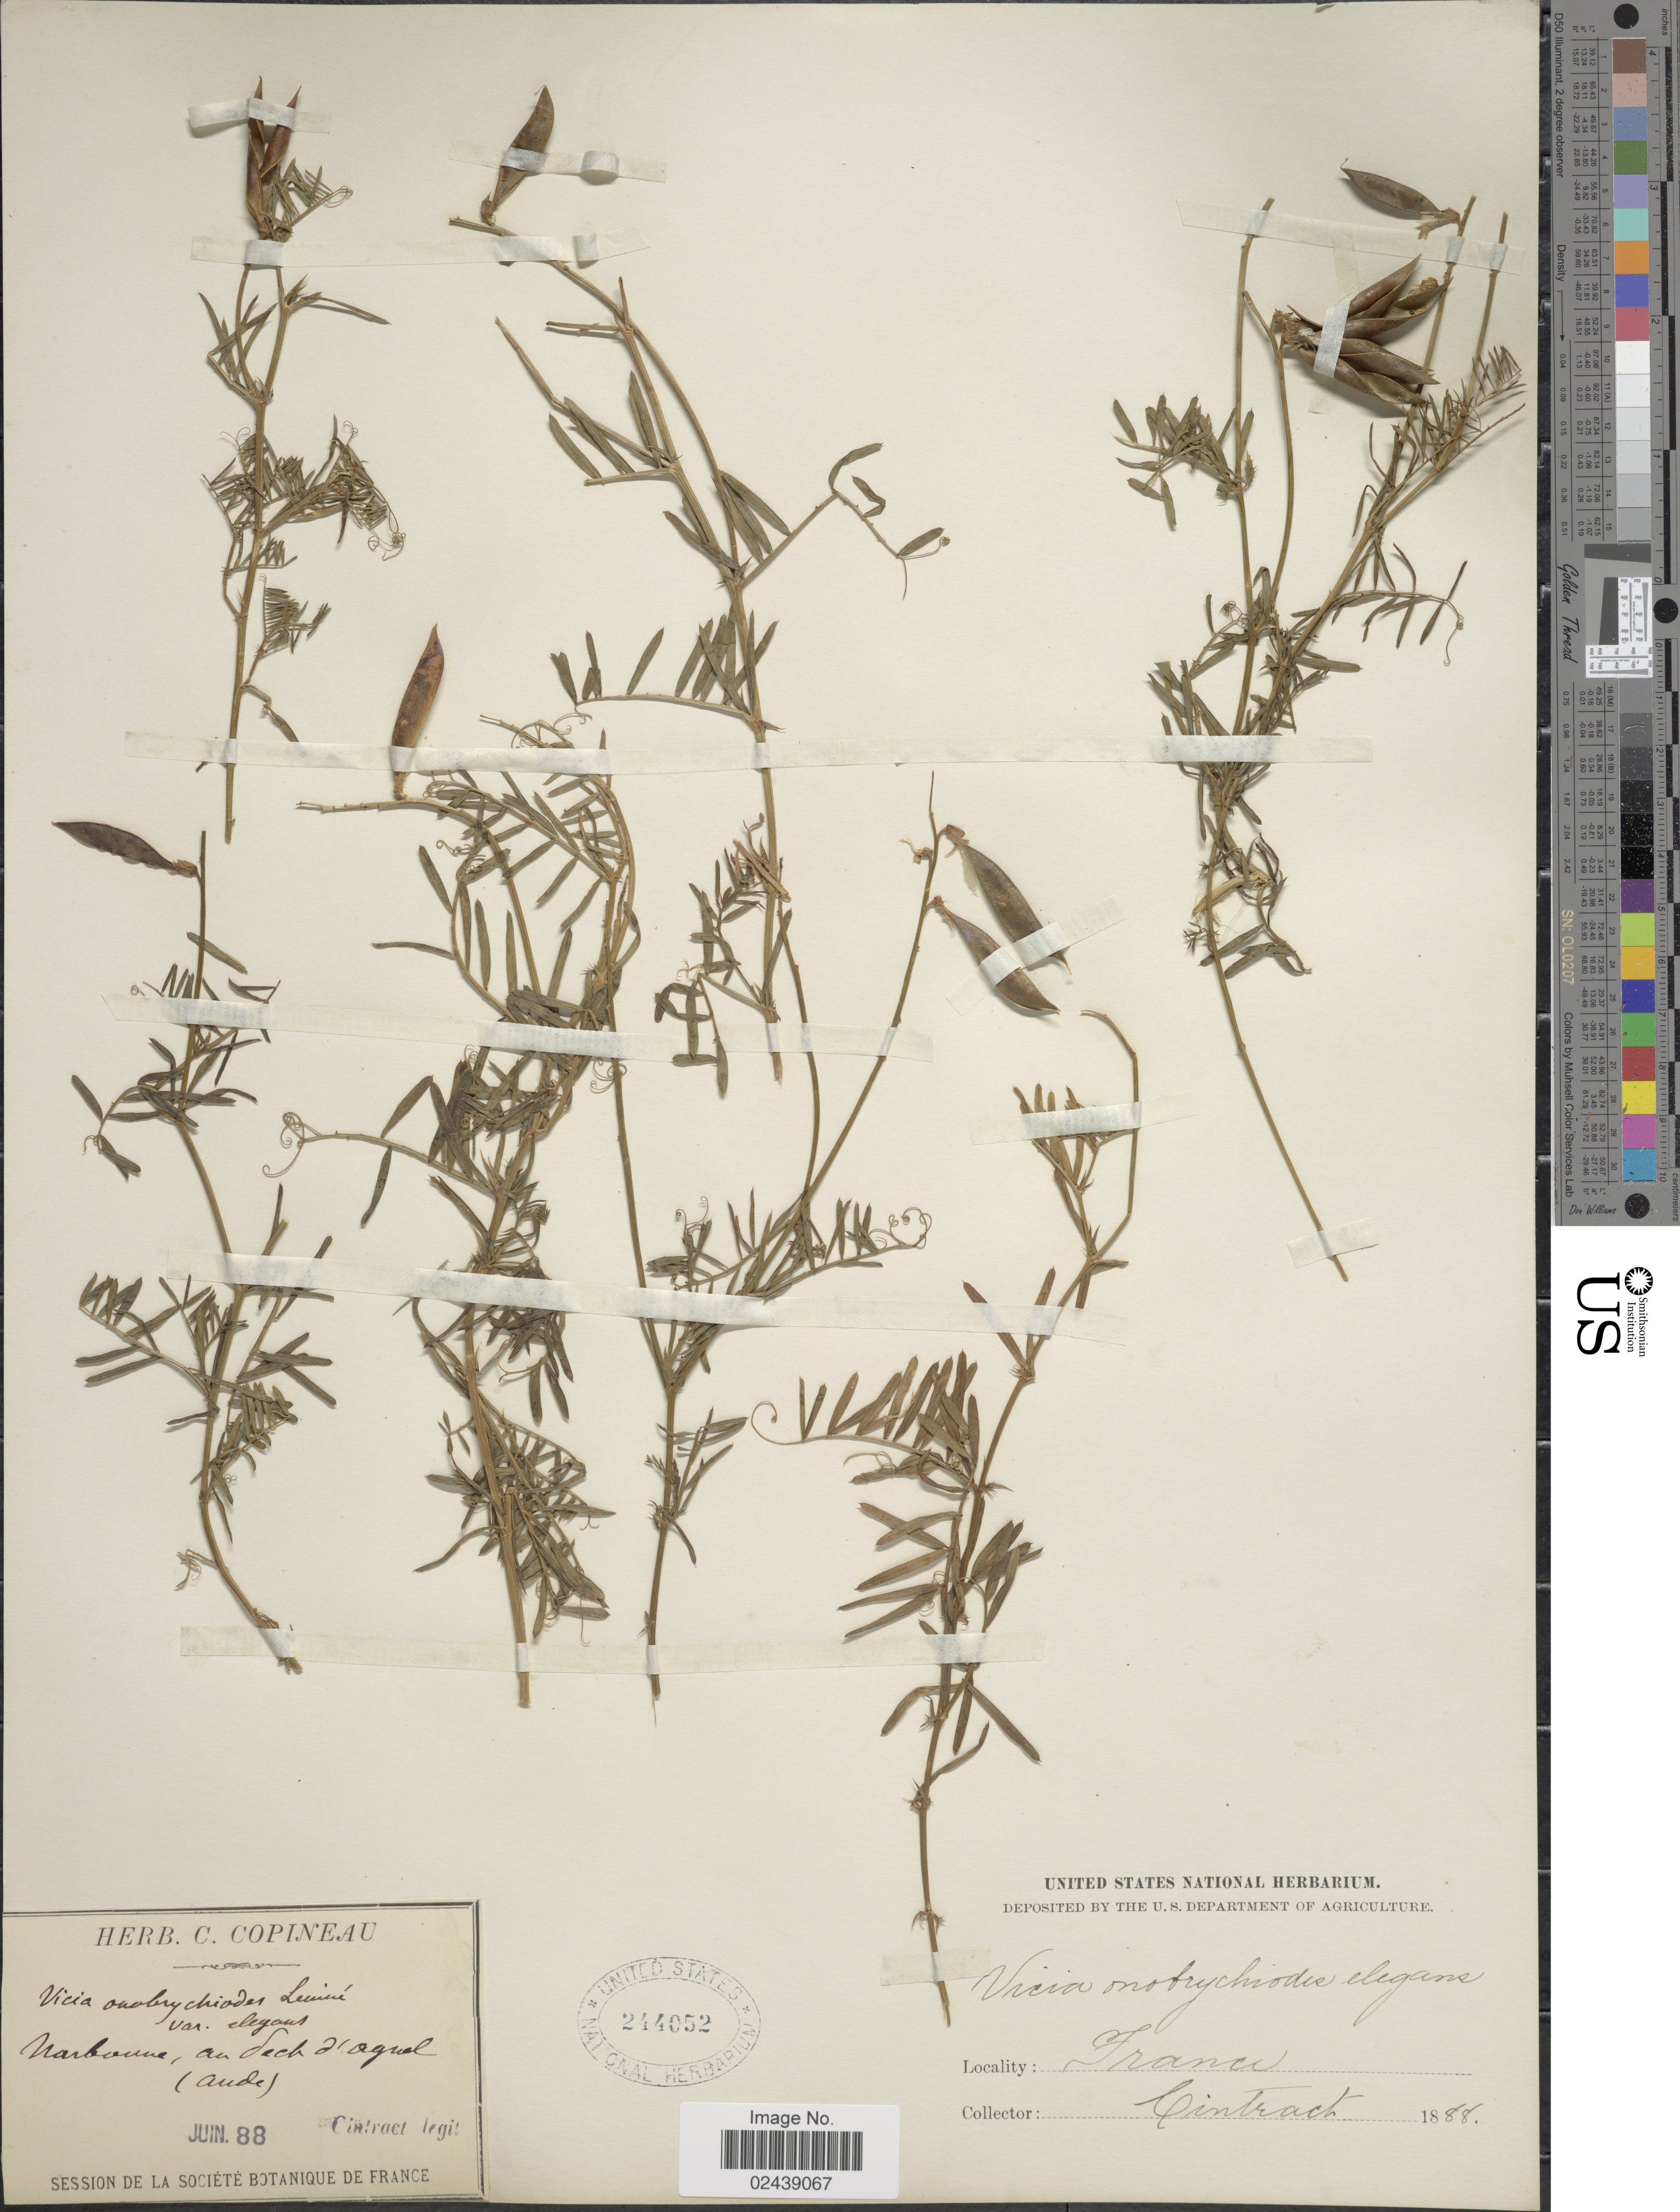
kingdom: Plantae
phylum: Tracheophyta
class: Magnoliopsida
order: Fabales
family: Fabaceae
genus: Vicia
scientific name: Vicia onobrychioides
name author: L.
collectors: Cintract, --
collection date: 1888-06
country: France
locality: Narboune, an dech d'agruel (ande)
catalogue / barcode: US 244052